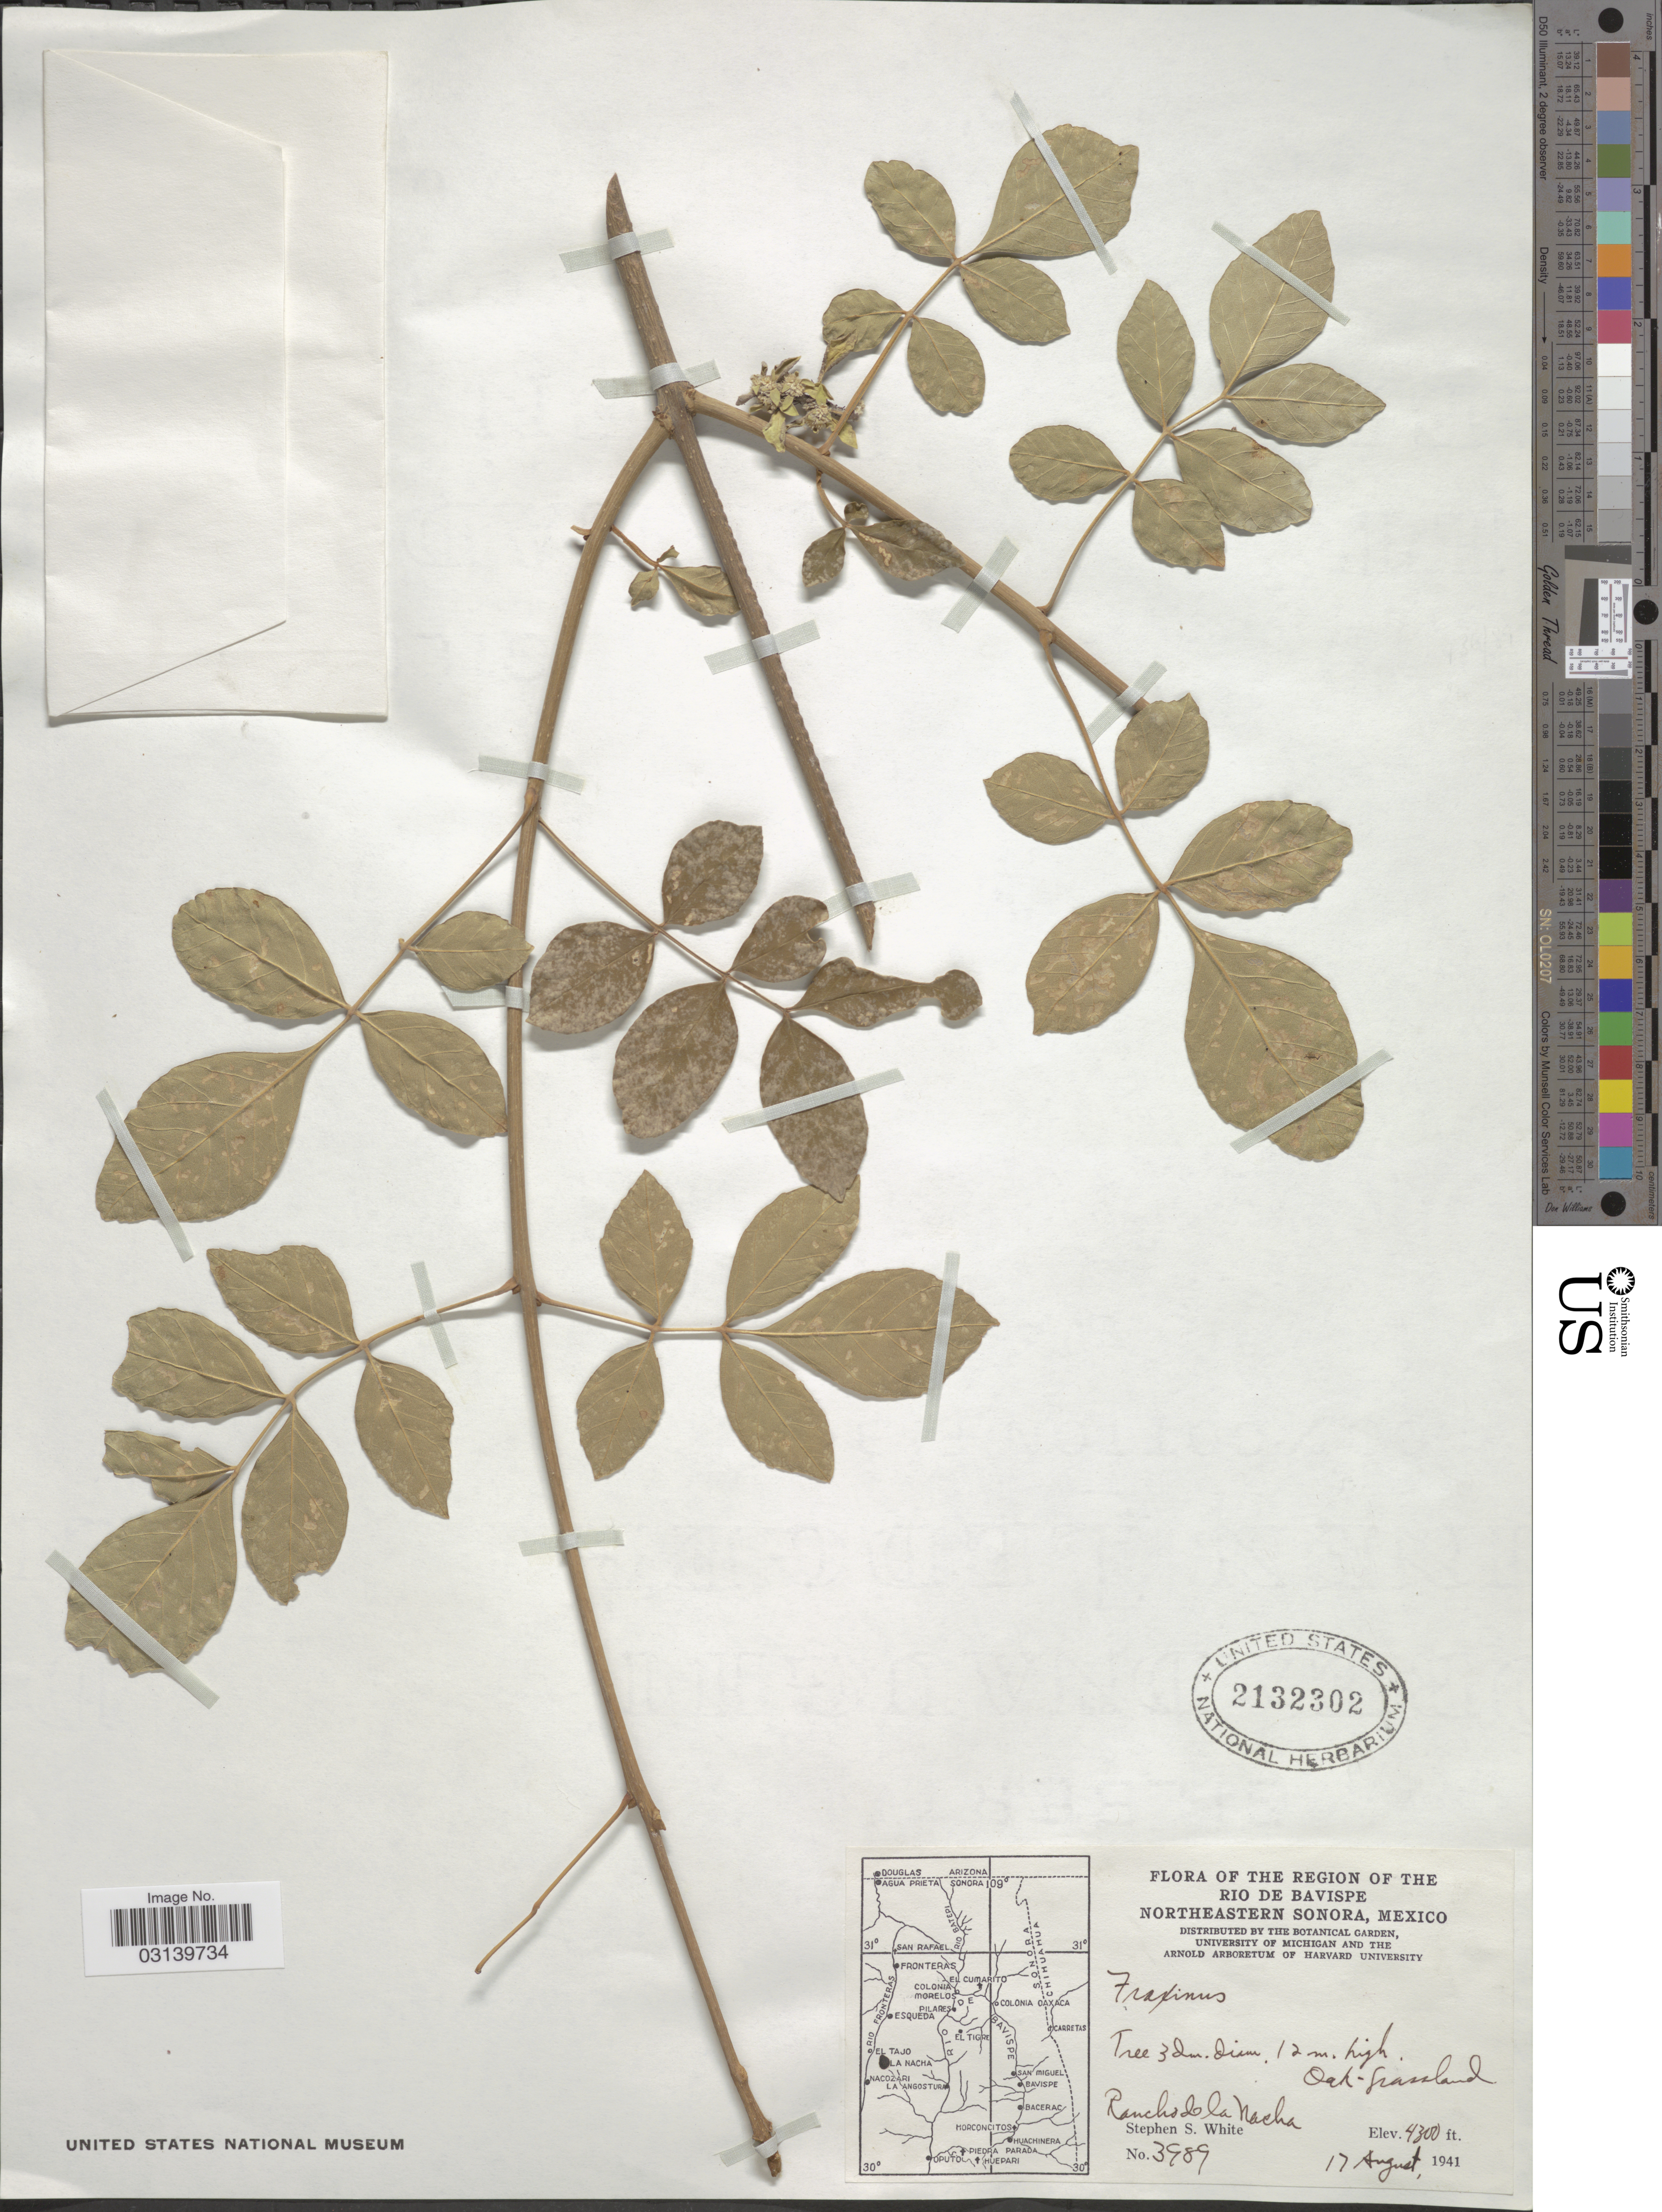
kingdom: Plantae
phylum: Tracheophyta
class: Magnoliopsida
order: Lamiales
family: Oleaceae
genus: Fraxinus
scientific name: Fraxinus sp.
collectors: S. S. White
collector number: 3989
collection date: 1941-08-17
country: Mexico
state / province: Sonora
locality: The Region of the Rio de Bavispe, Northeastern Sonora. Rancho de la Nacha.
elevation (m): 1311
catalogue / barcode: US 2132302